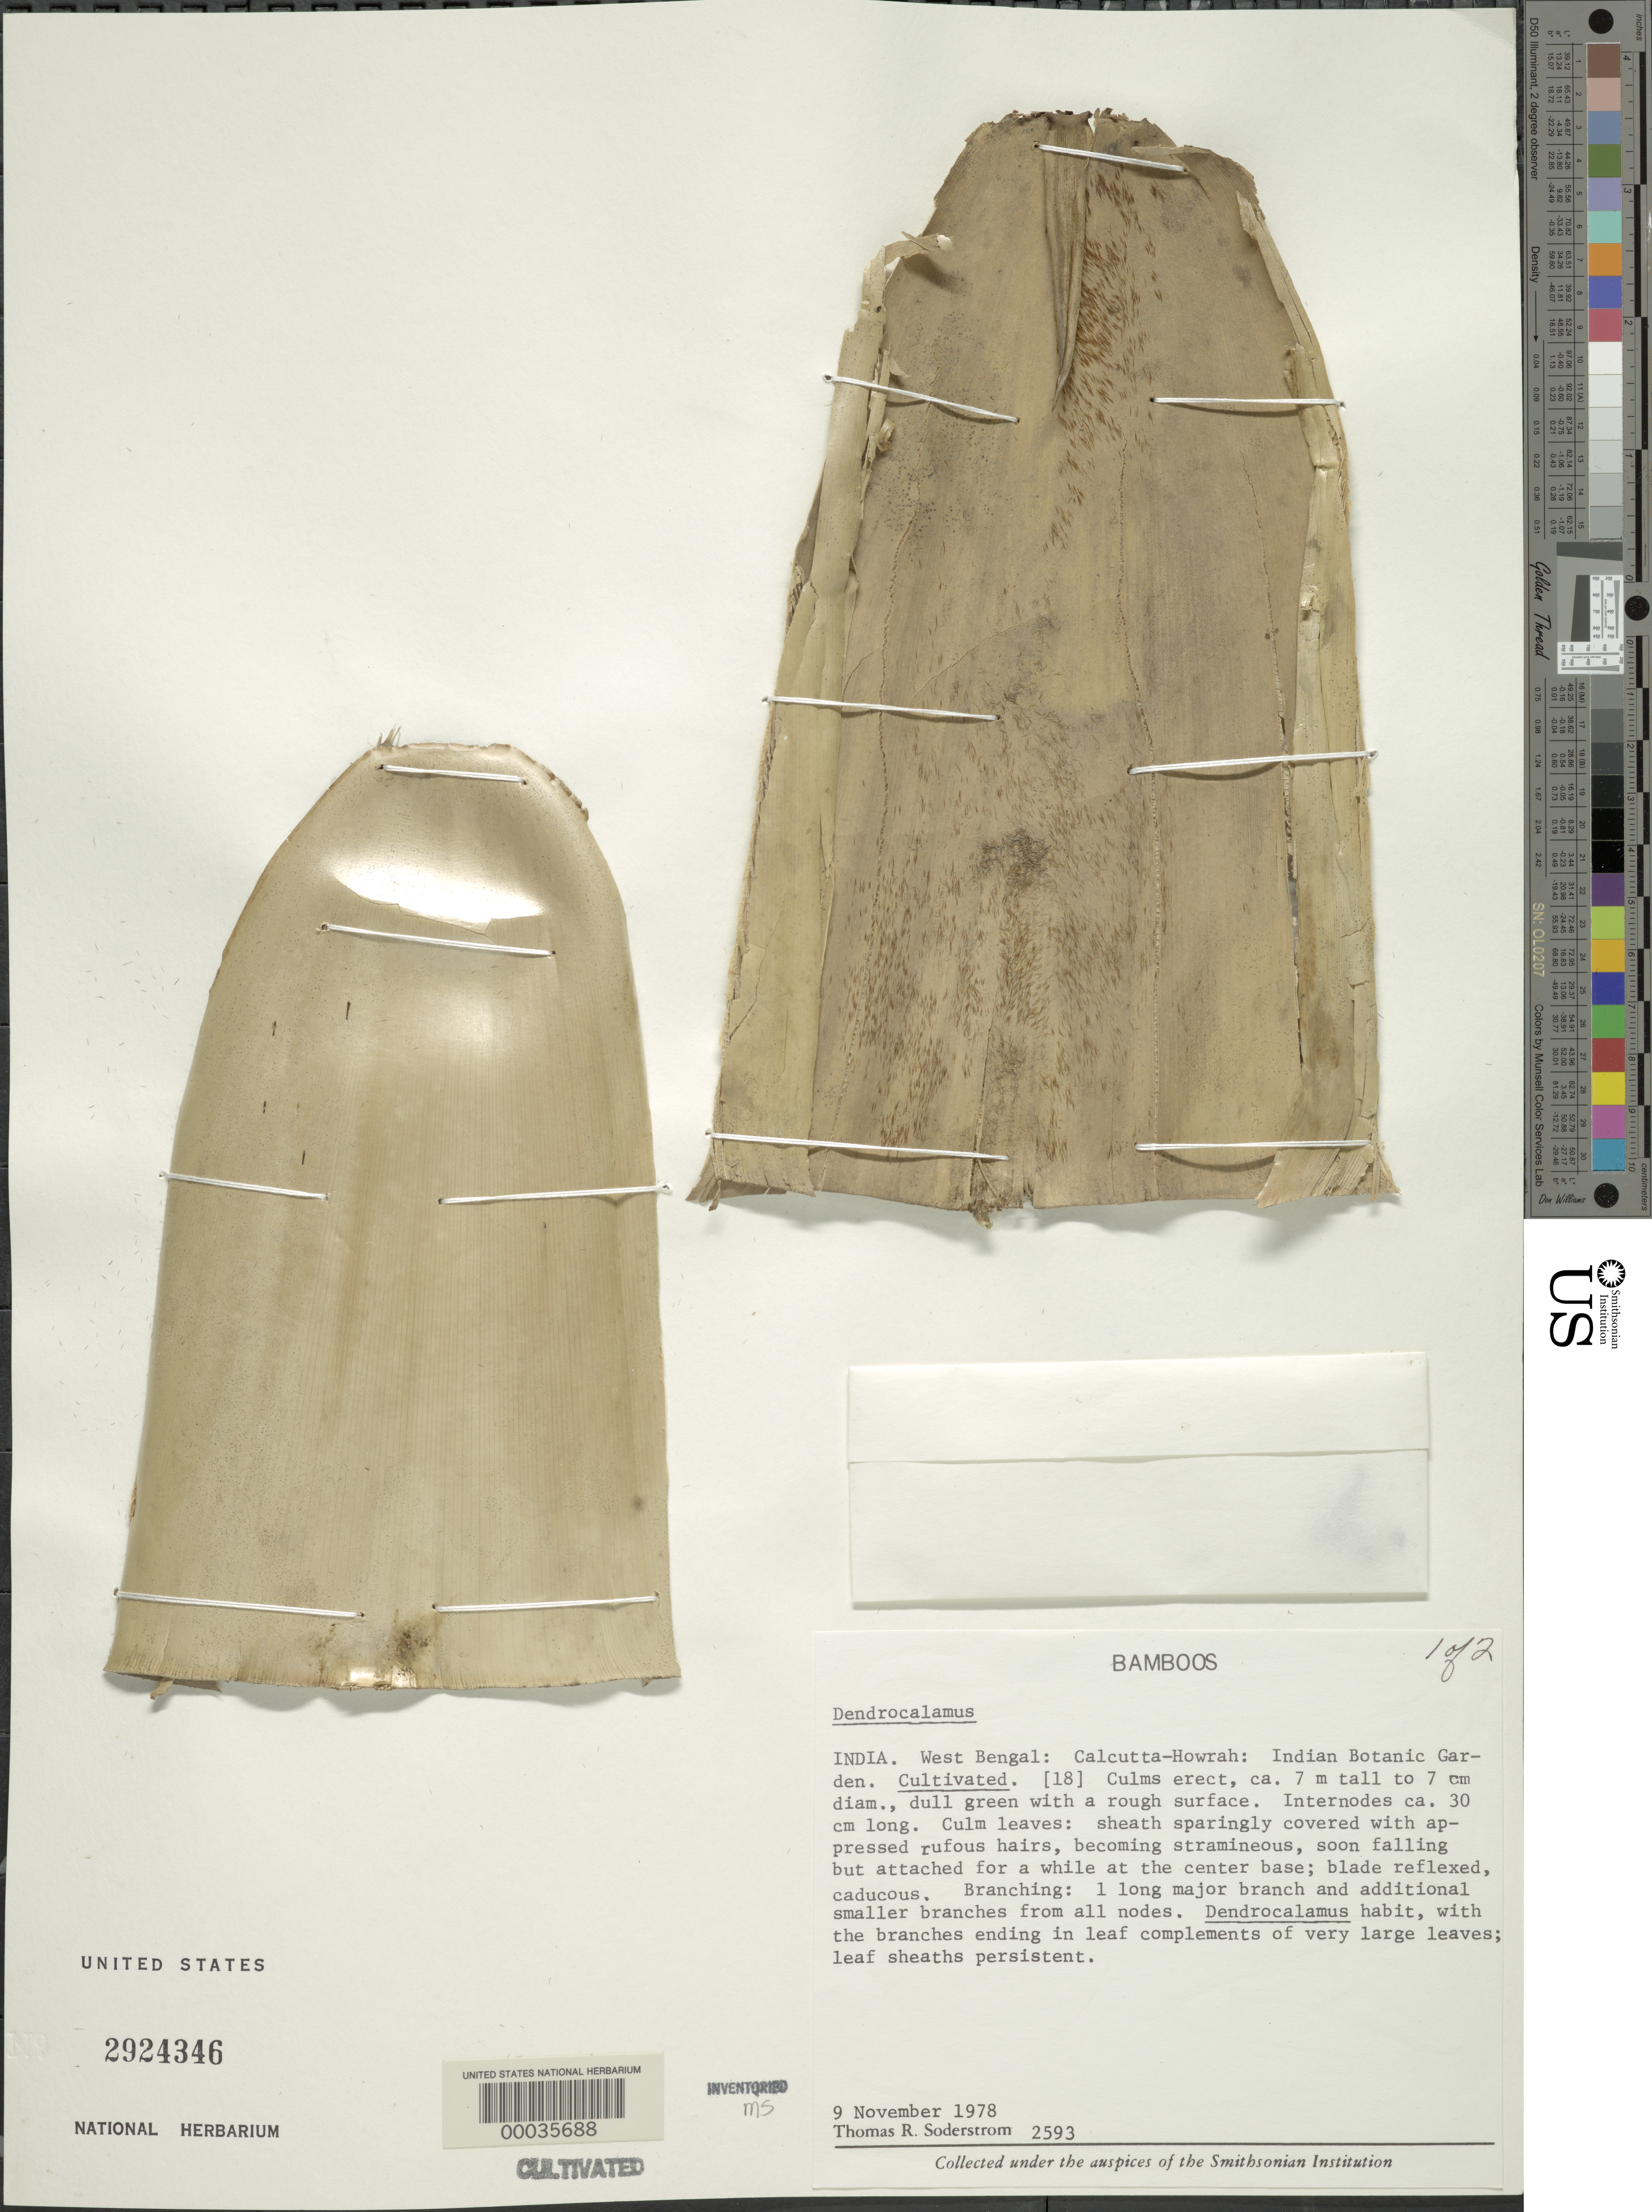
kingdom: Plantae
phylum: Tracheophyta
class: Liliopsida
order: Poales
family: Poaceae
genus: Dendrocalamus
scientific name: Dendrocalamus sp.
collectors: T. R. Soderstrom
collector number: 2593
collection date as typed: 09 Nov 1978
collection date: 1978-11-09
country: India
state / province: West Bengal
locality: Calcutta-howrah, indian botanical garden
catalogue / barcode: US 2924346